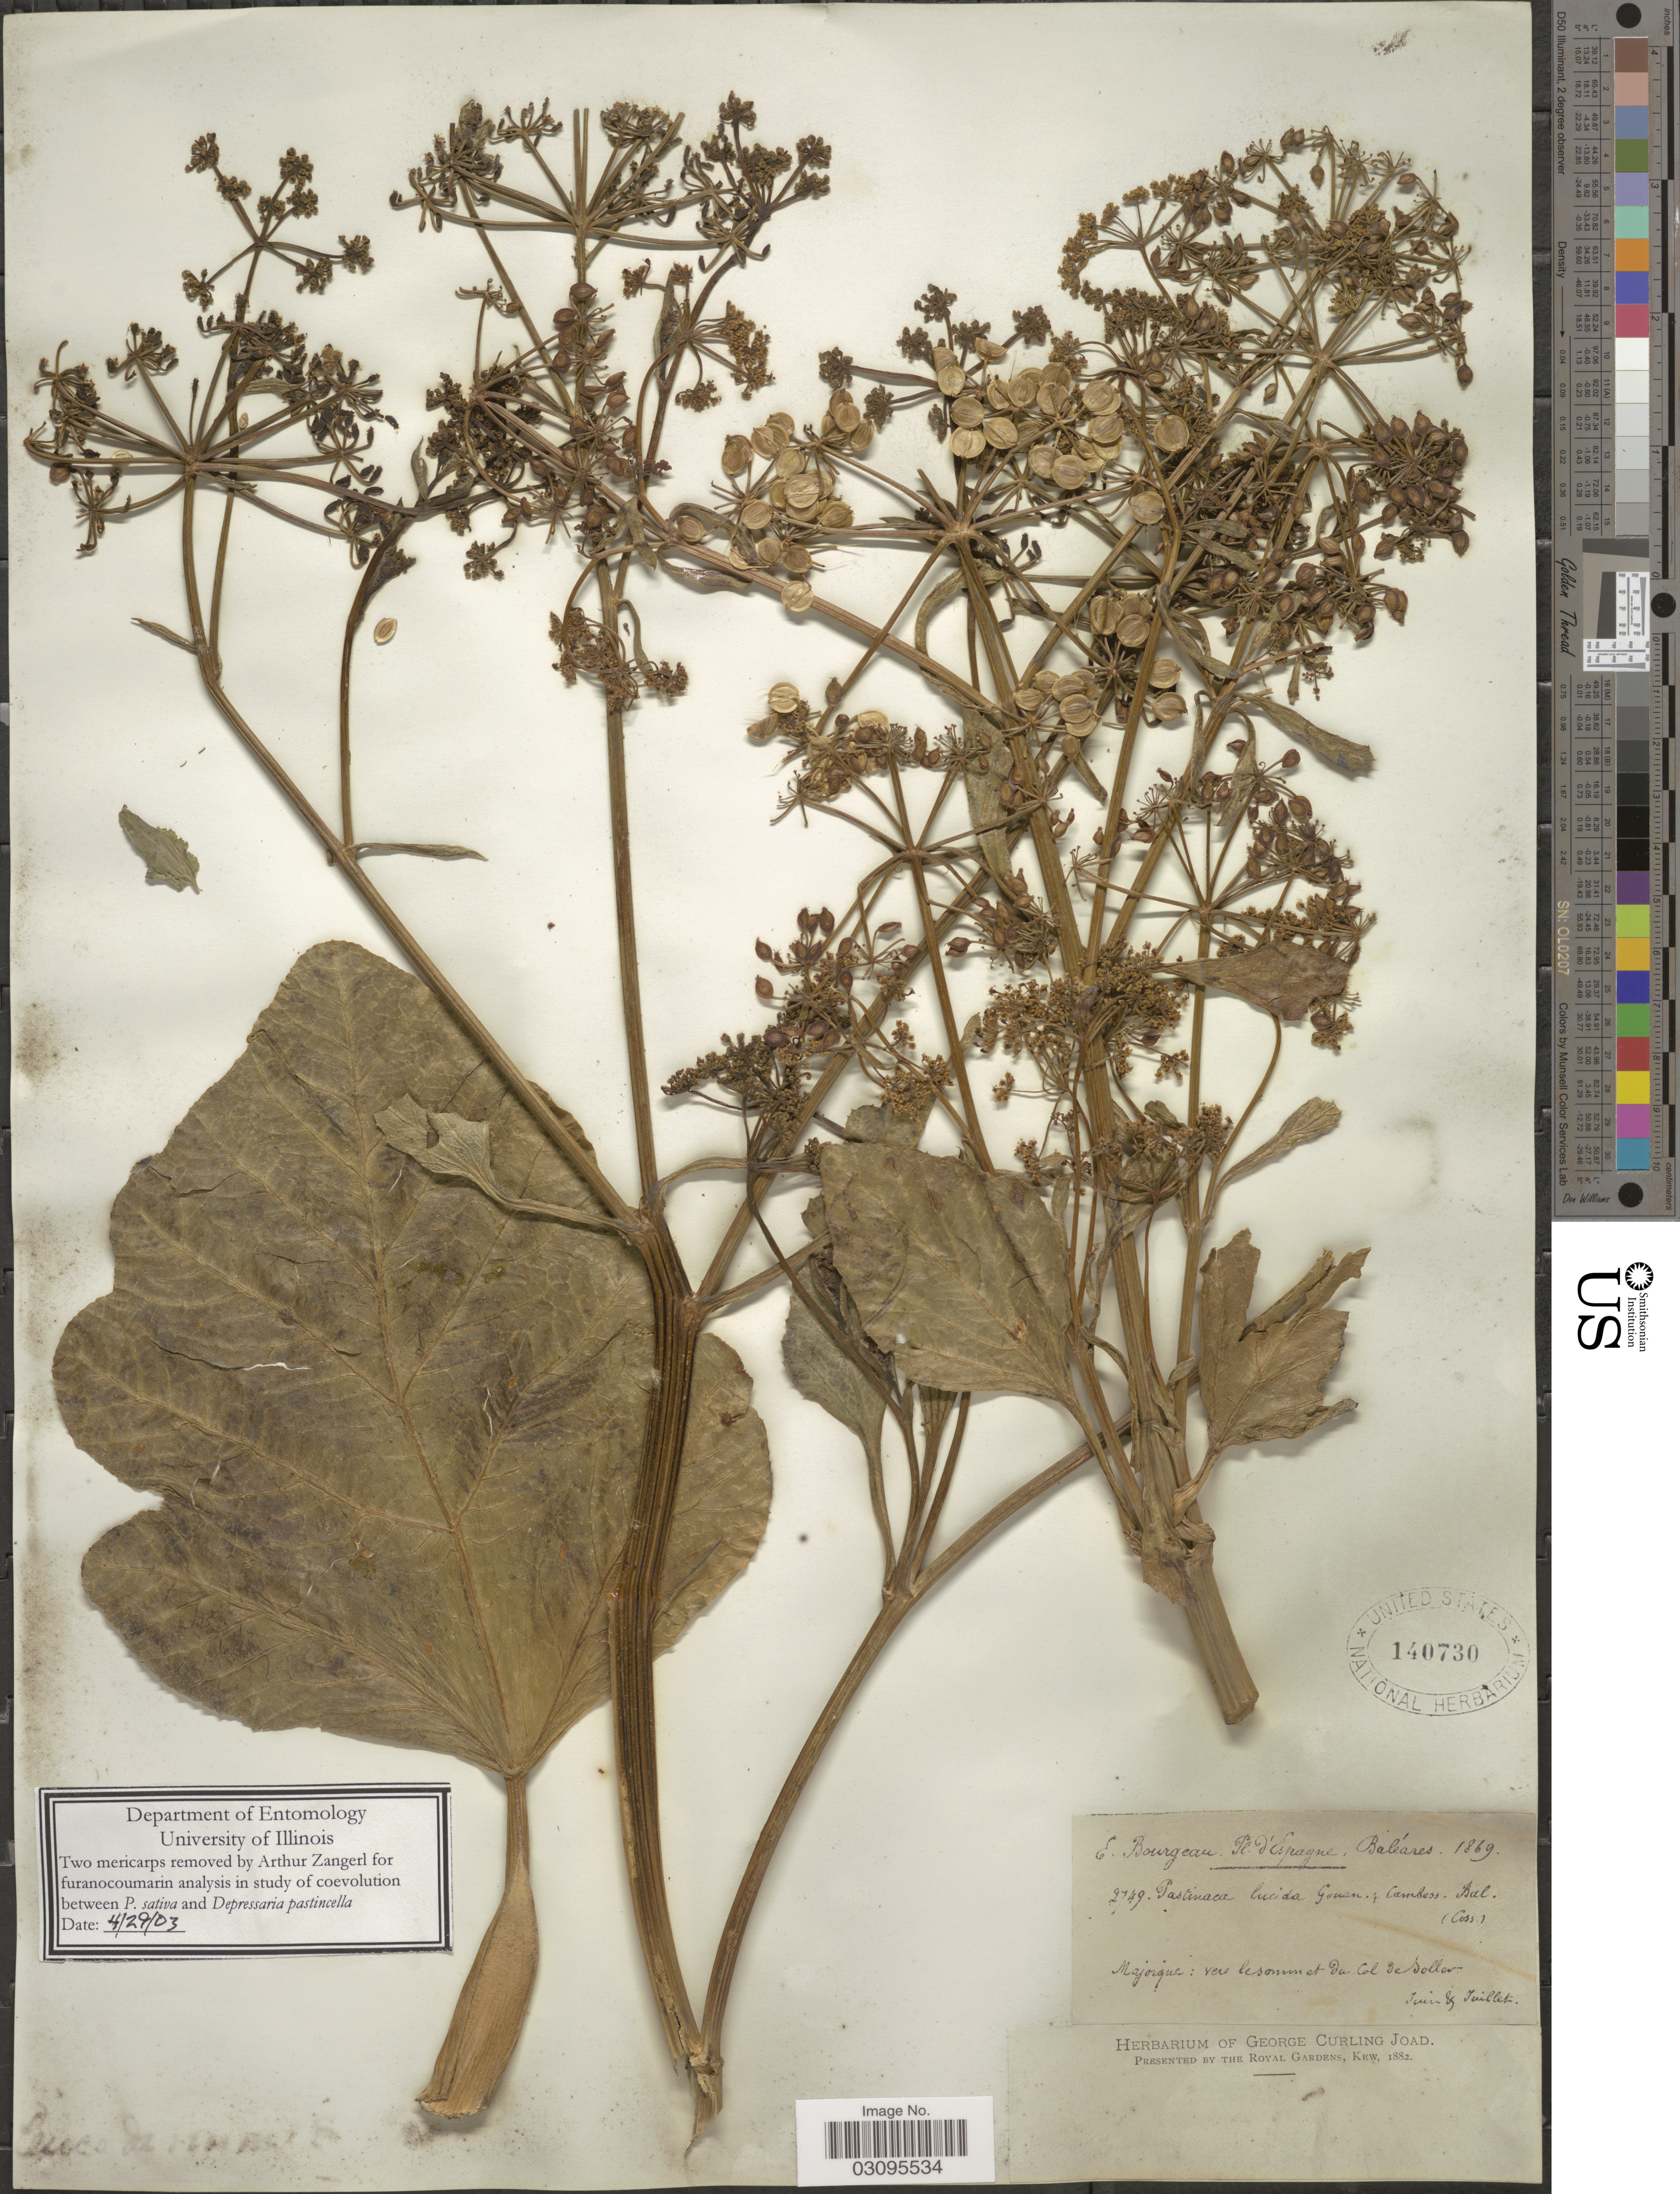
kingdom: Plantae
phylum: Tracheophyta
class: Magnoliopsida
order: Apiales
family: Apiaceae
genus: Pastinaca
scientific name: Pastinaca lucida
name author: L.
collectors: E. Bourgeau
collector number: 2749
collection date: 1869-06/1869-07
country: Spain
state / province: Islas Baleares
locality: D'Espagne, Baléares. Majorque: vers le sommet et du Col. de Soller.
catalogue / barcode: US 140730